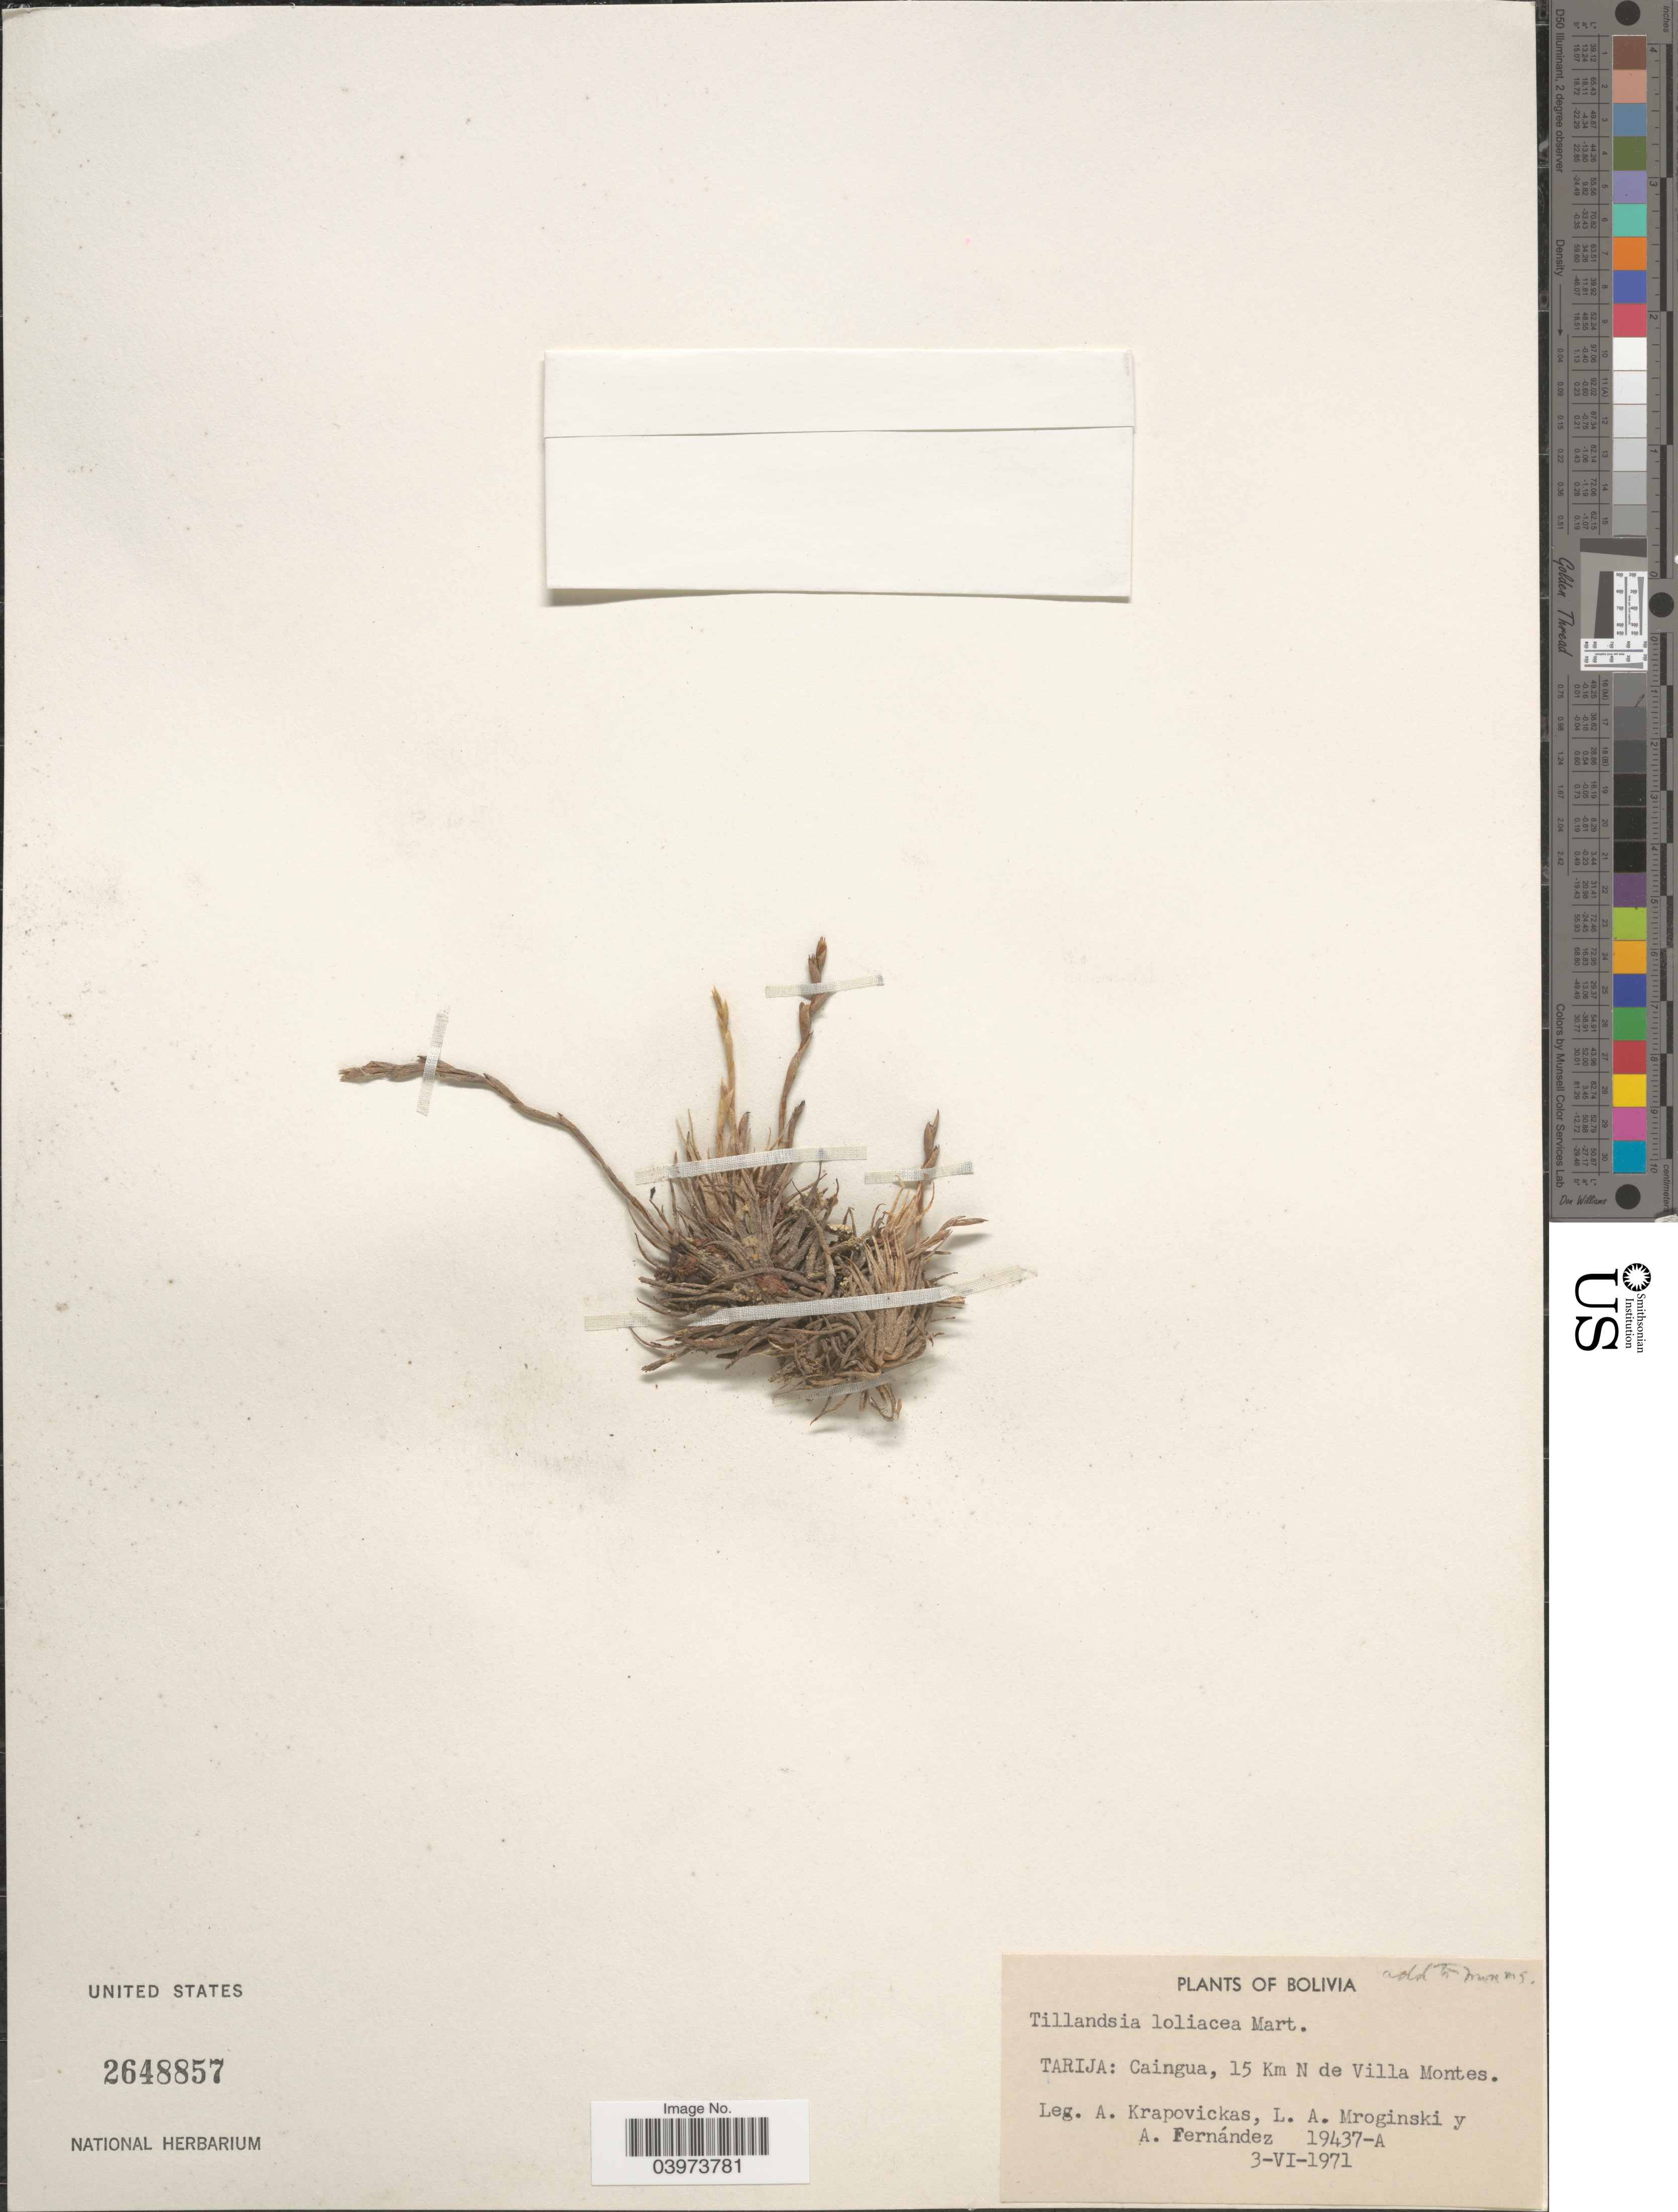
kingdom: Plantae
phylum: Tracheophyta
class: Liliopsida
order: Poales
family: Bromeliaceae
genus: Tillandsia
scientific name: Tillandsia loliacea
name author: Mart. ex Schult. f.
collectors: A. Krapovickas, L. Mroginski & A. Fernández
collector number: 19437-A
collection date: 1971-06-03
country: Bolivia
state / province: Tarija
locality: Caingua, 15 Km N de Villa Montes.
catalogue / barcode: US 2648857